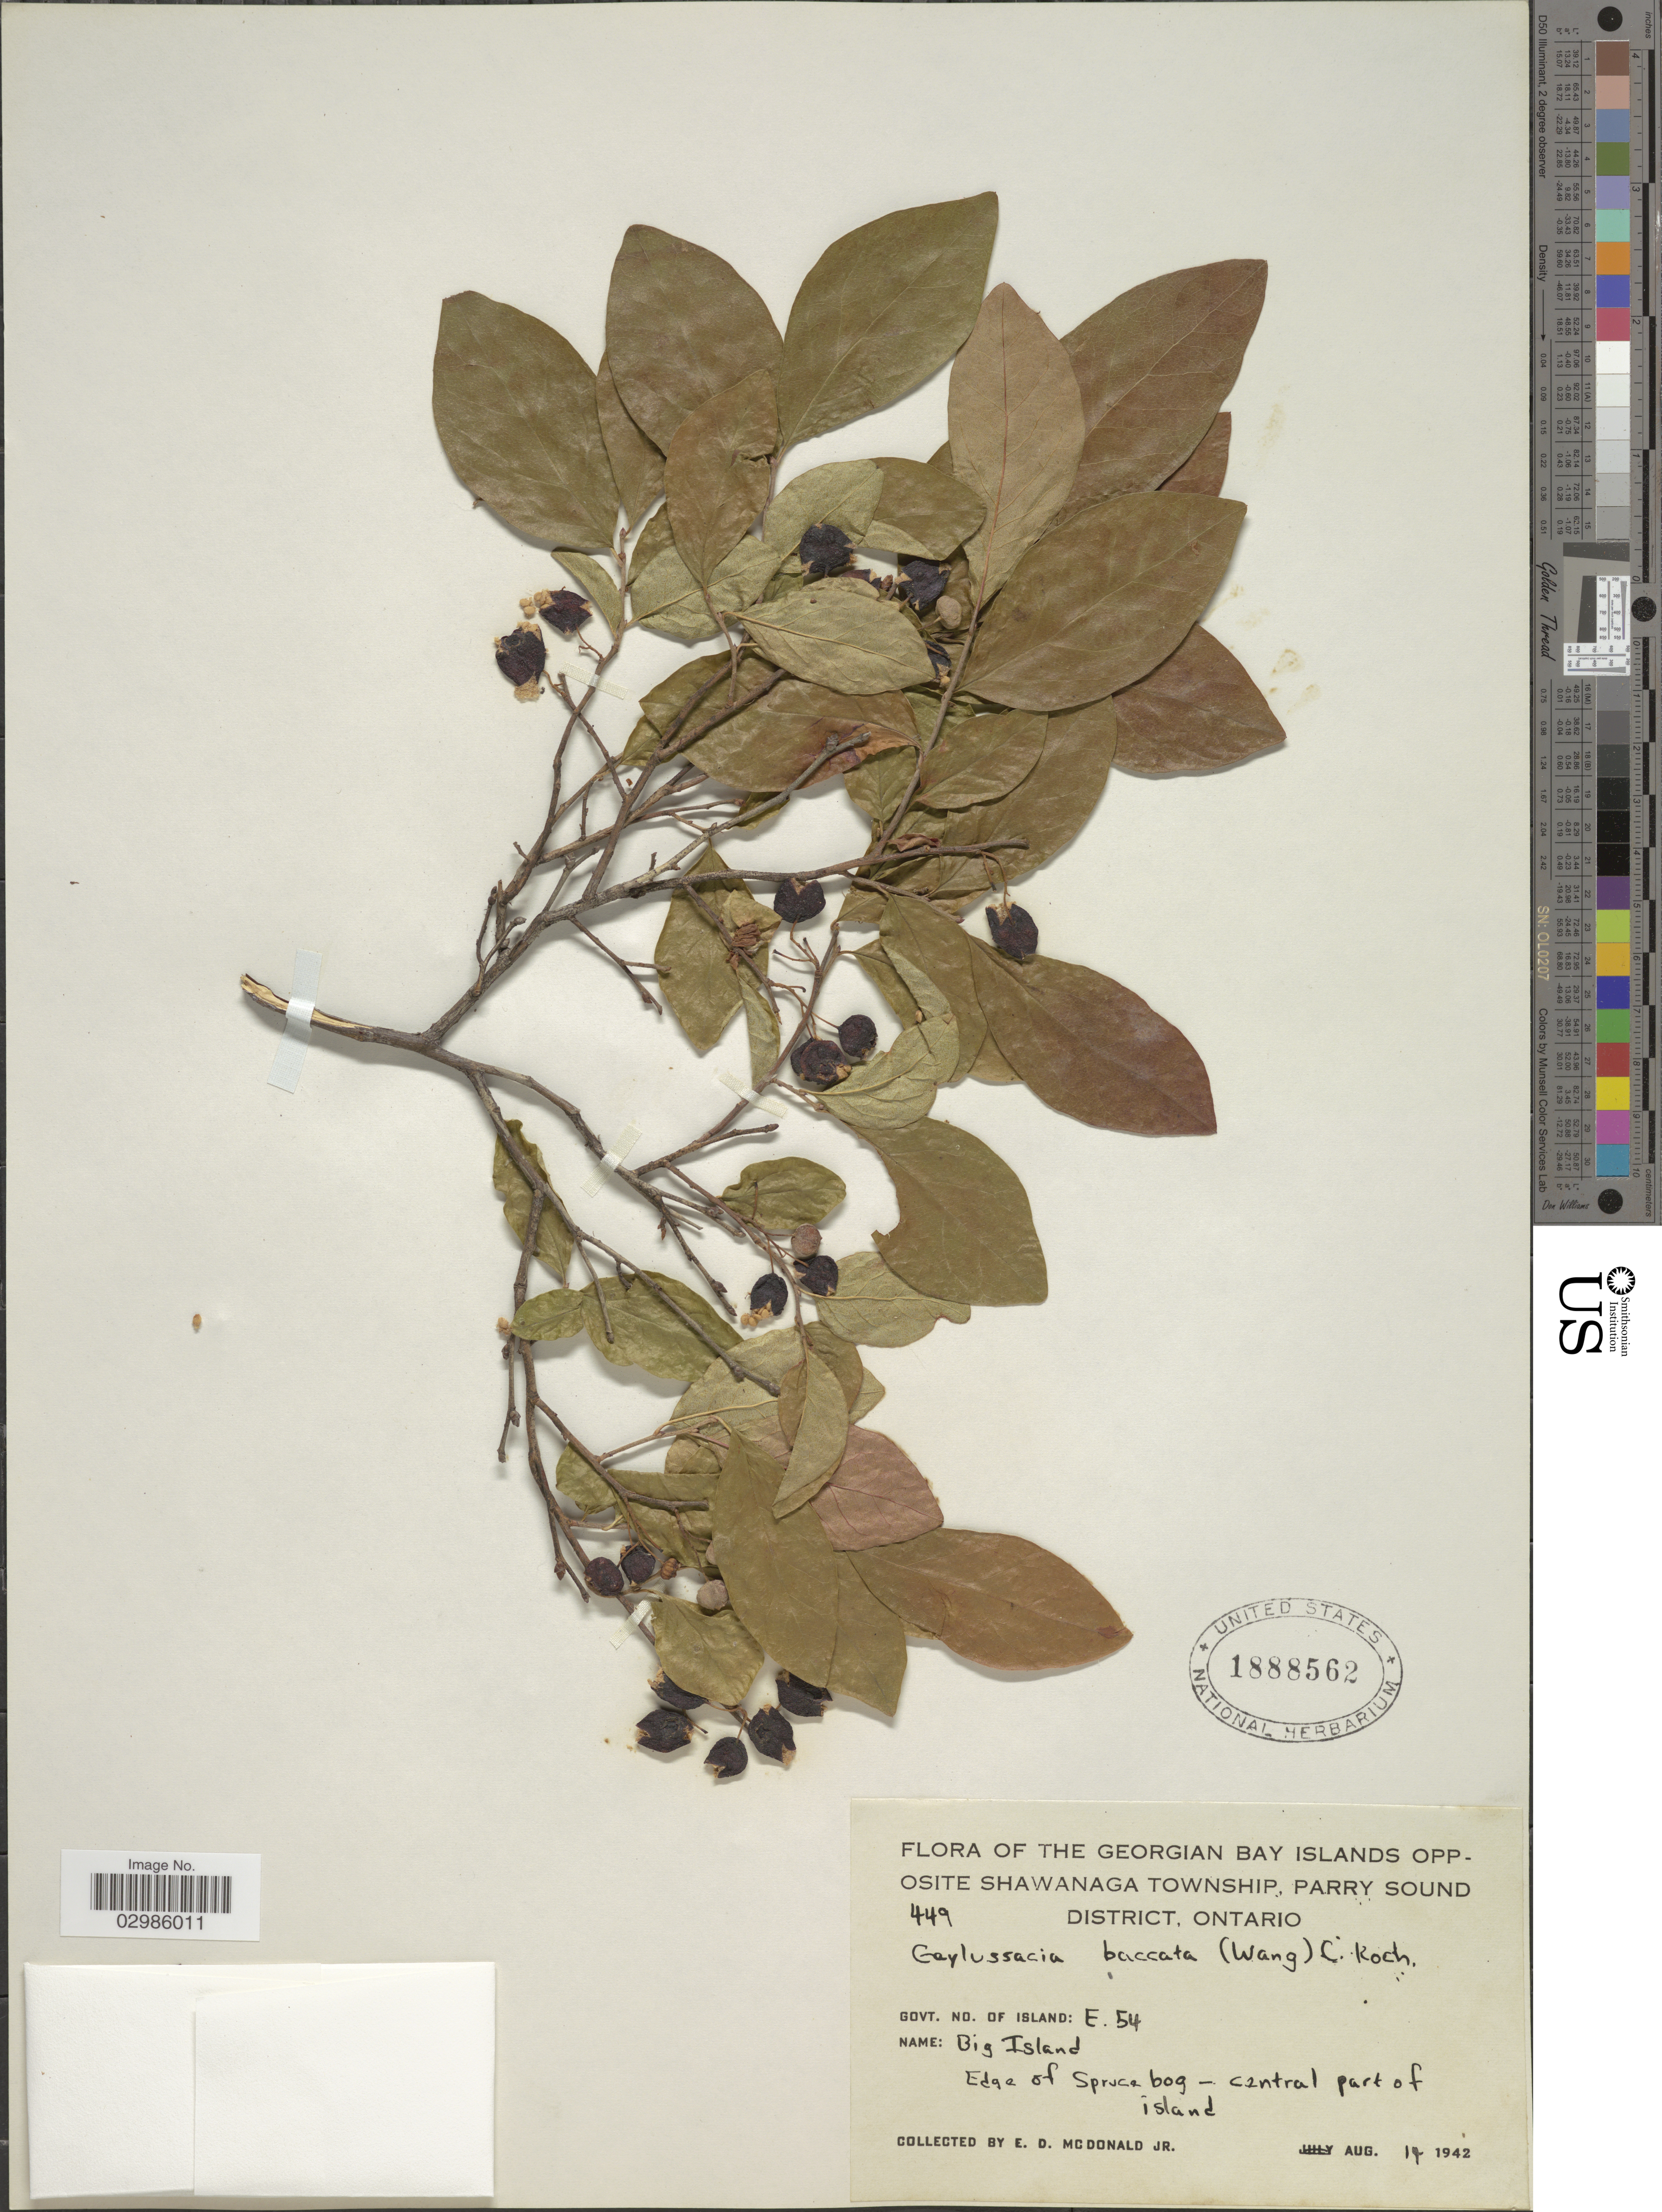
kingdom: Plantae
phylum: Tracheophyta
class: Magnoliopsida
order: Ericales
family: Ericaceae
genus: Gaylussacia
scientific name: Gaylussacia baccata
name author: (Wangenh.) K. Koch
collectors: E. D. McDonald Jr.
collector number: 449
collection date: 1942-08-19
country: Canada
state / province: Ontario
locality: Georgian Bay Islands Opposite Shawanaga Township, Parry Sound District. Big Island. Central part of island.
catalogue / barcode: US 1888562